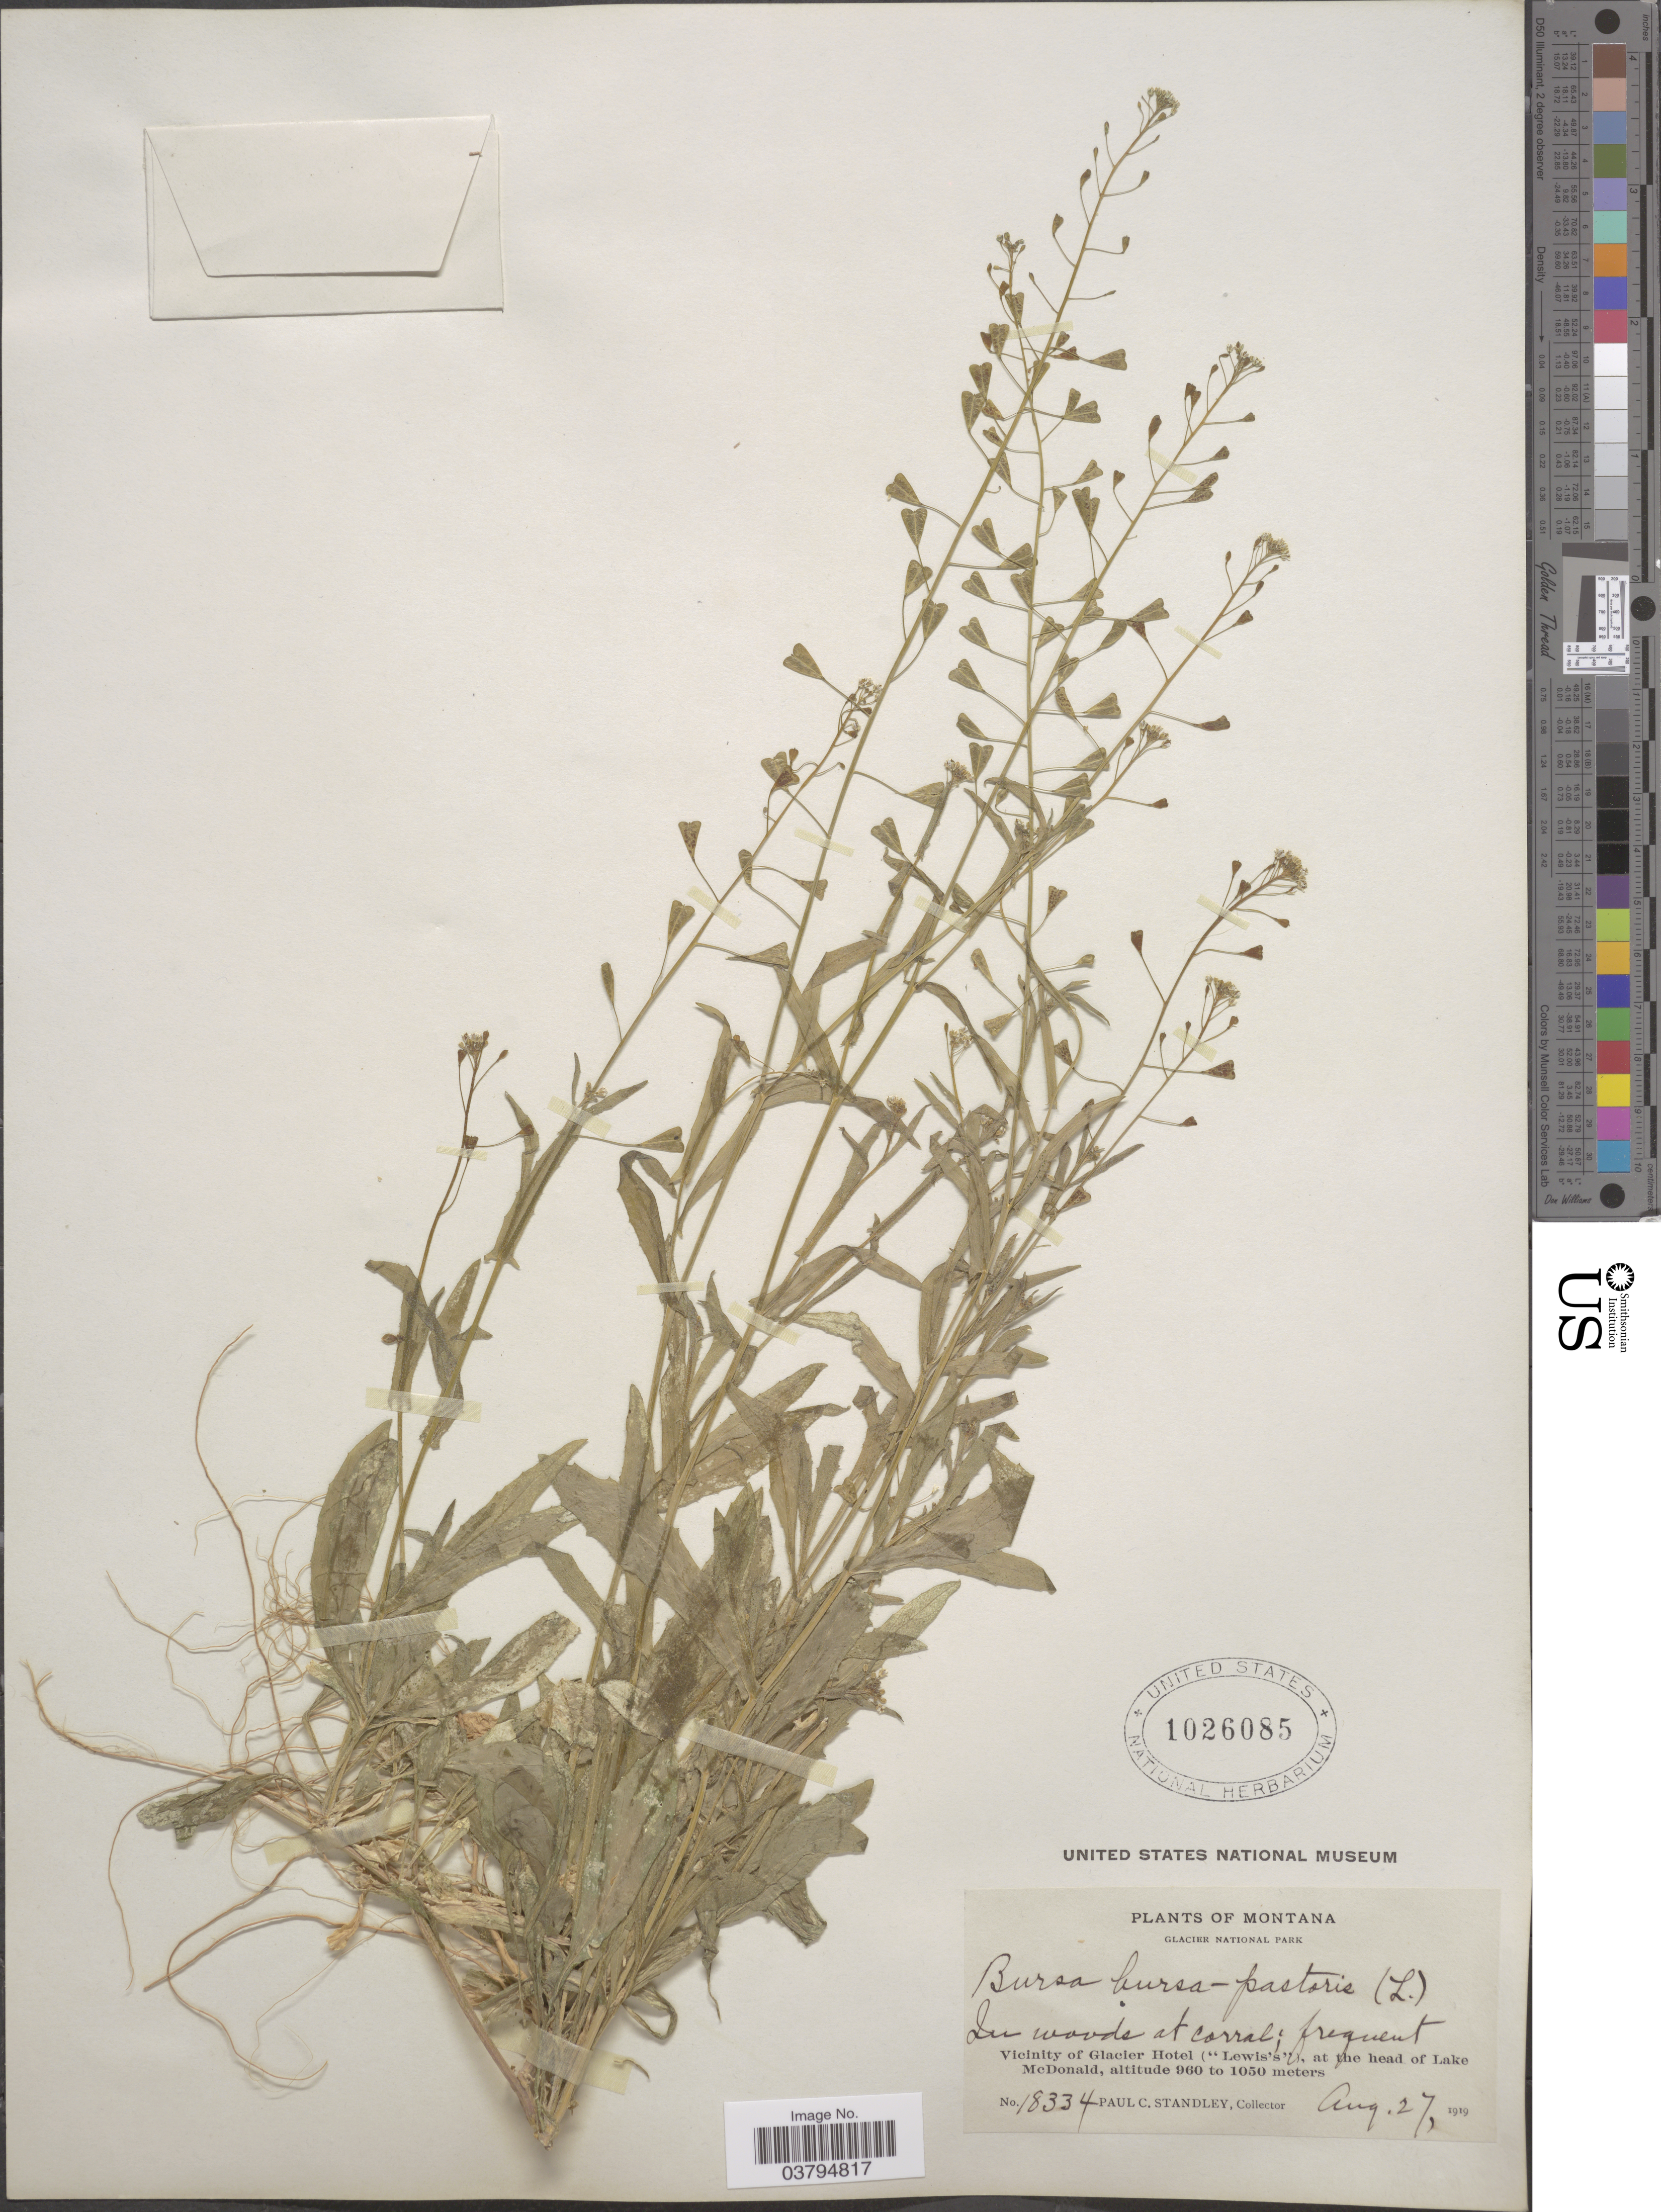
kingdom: Plantae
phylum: Tracheophyta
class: Magnoliopsida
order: Brassicales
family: Brassicaceae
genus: Capsella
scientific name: Capsella bursa-pastoris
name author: (L.) Medik.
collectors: P. C. Standley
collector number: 18334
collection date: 1919-08-27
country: United States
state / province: Montana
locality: Glacier National Park. Vicinity of Glacier Hotel ("Lewis's"), at the head of Lake McDonald.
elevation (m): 960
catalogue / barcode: US 1026085